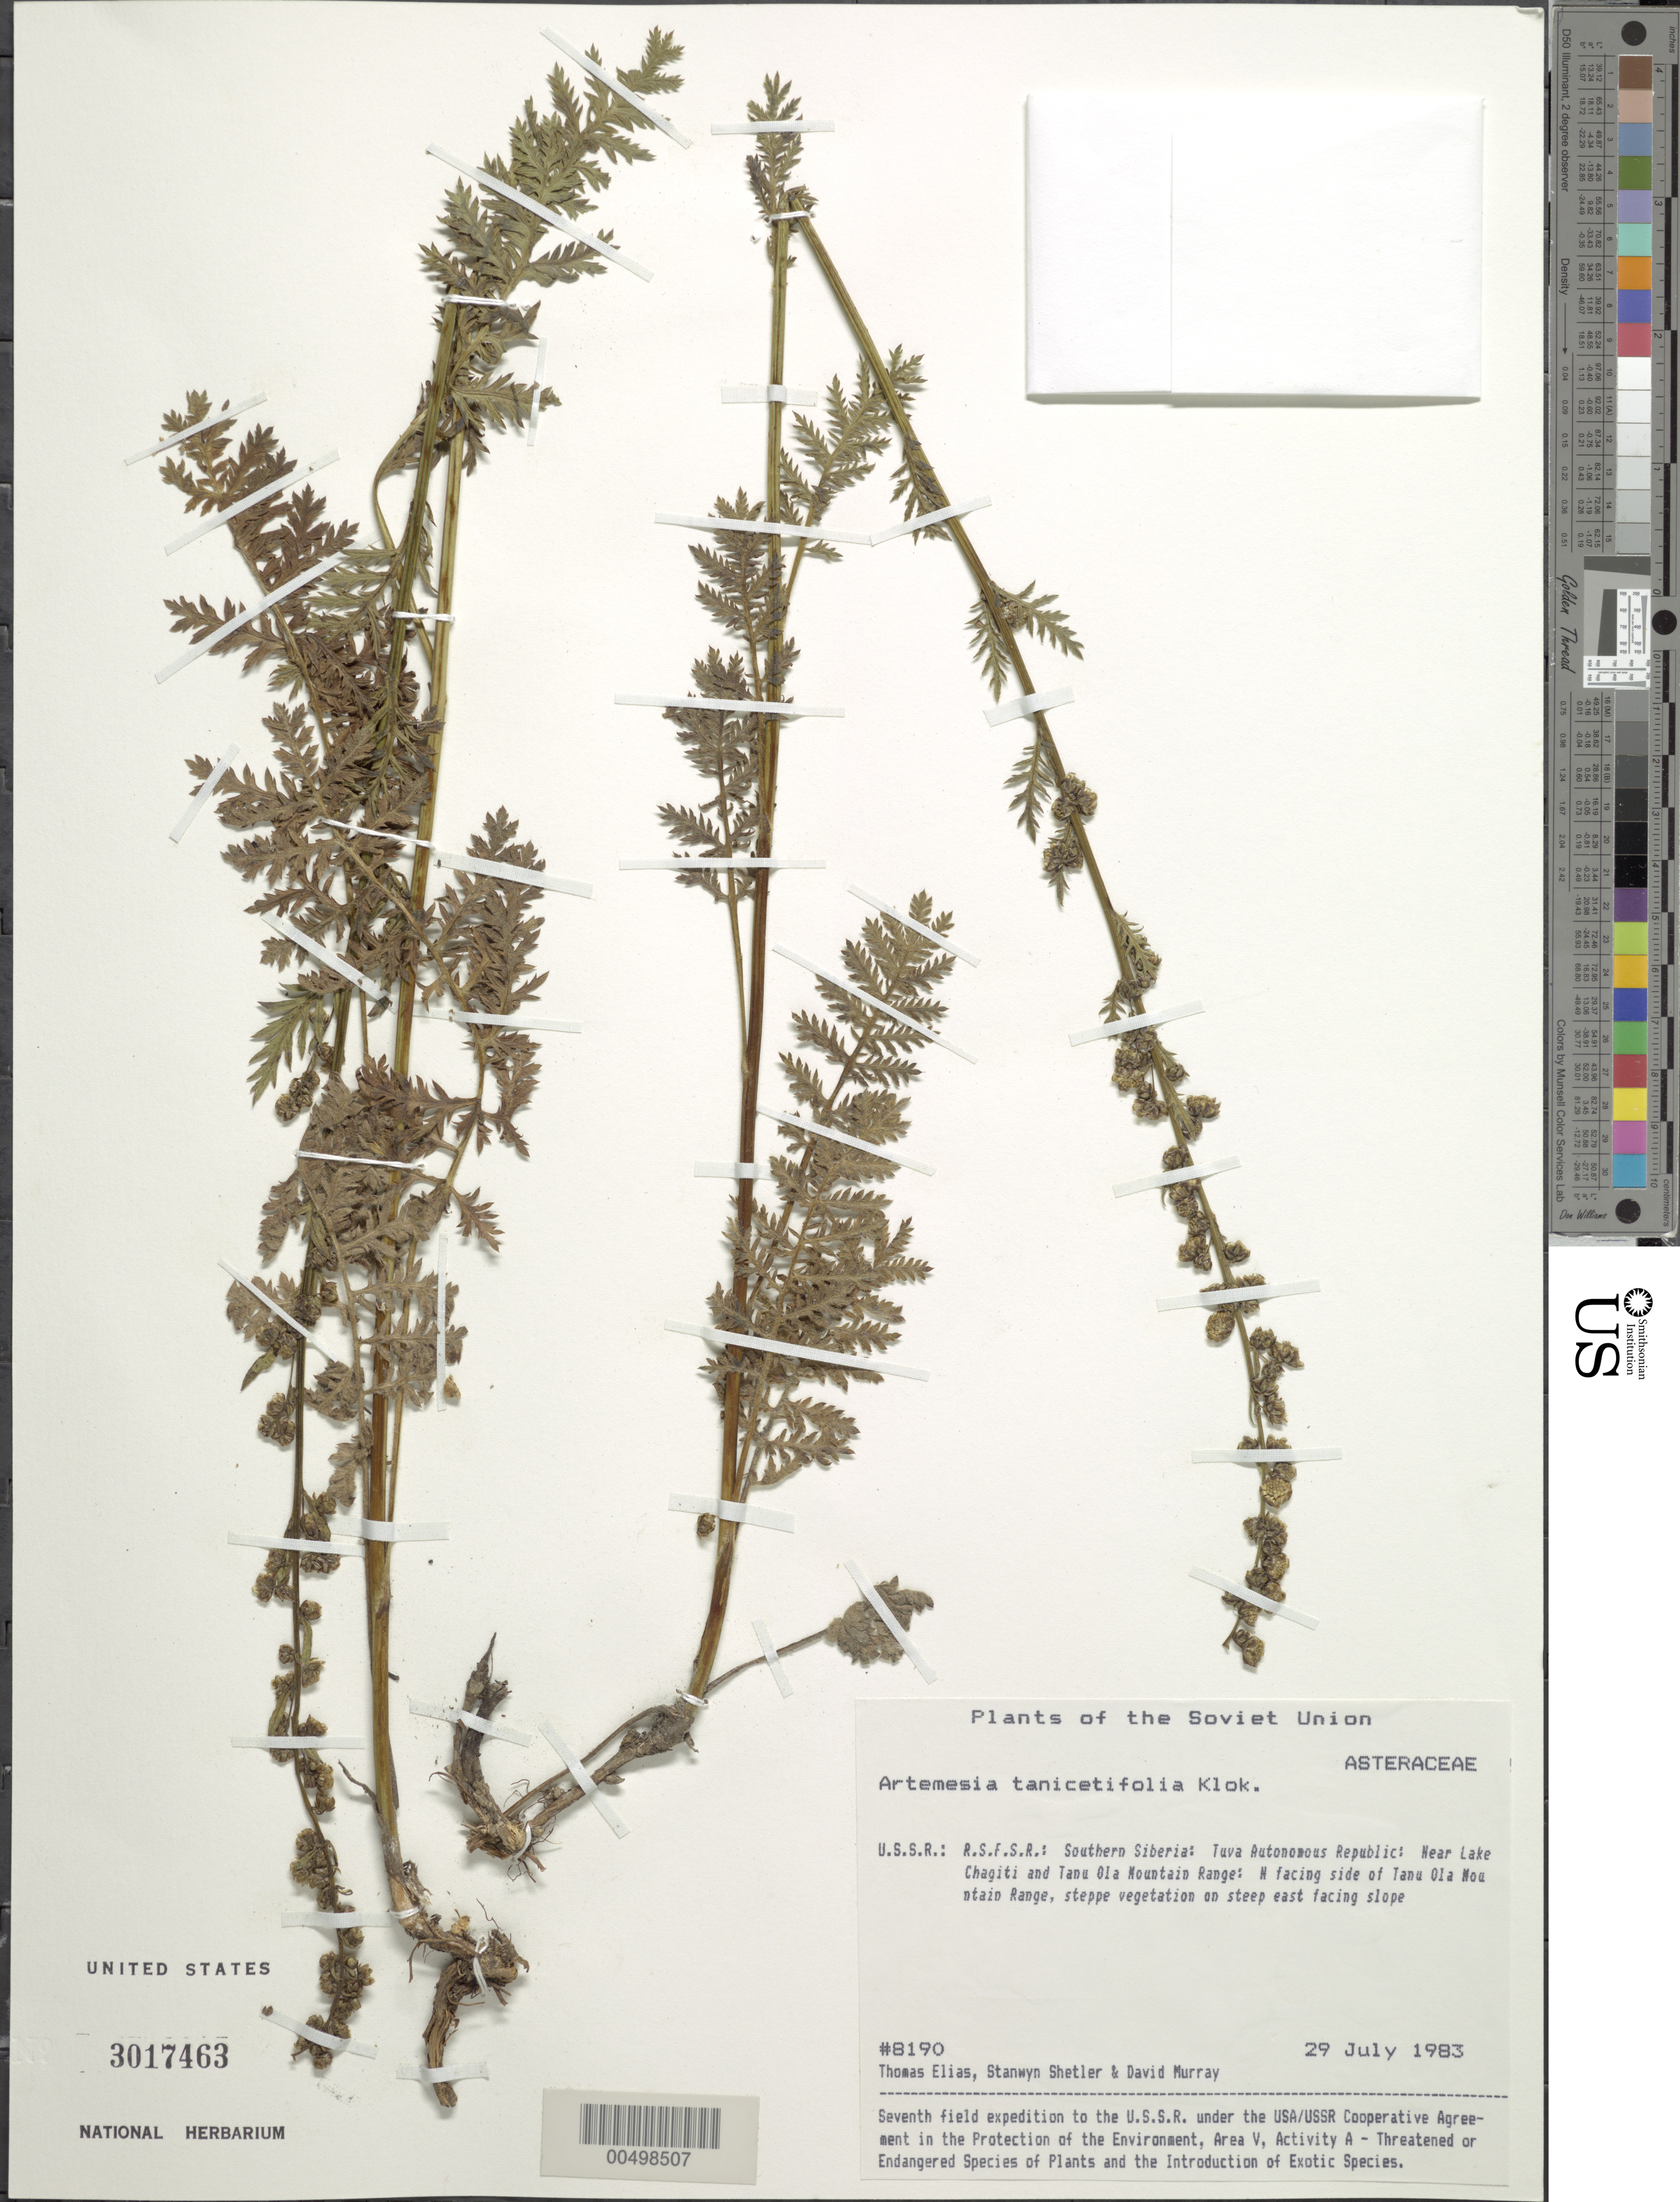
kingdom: Plantae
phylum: Tracheophyta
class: Magnoliopsida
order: Asterales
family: Asteraceae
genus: Artemisia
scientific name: Artemisia tanacetifolia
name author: Klokov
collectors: T. Elias, S. Shetler & D. F. Murray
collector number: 8190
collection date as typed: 29 Jul 1983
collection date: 1983-07-29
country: Russian Federation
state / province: Tuva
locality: Near Lake Chagitai and N-facing side of Tannu-Ola Mountain Range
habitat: steppe vegetation on steep east-facing slope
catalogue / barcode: US 3017463